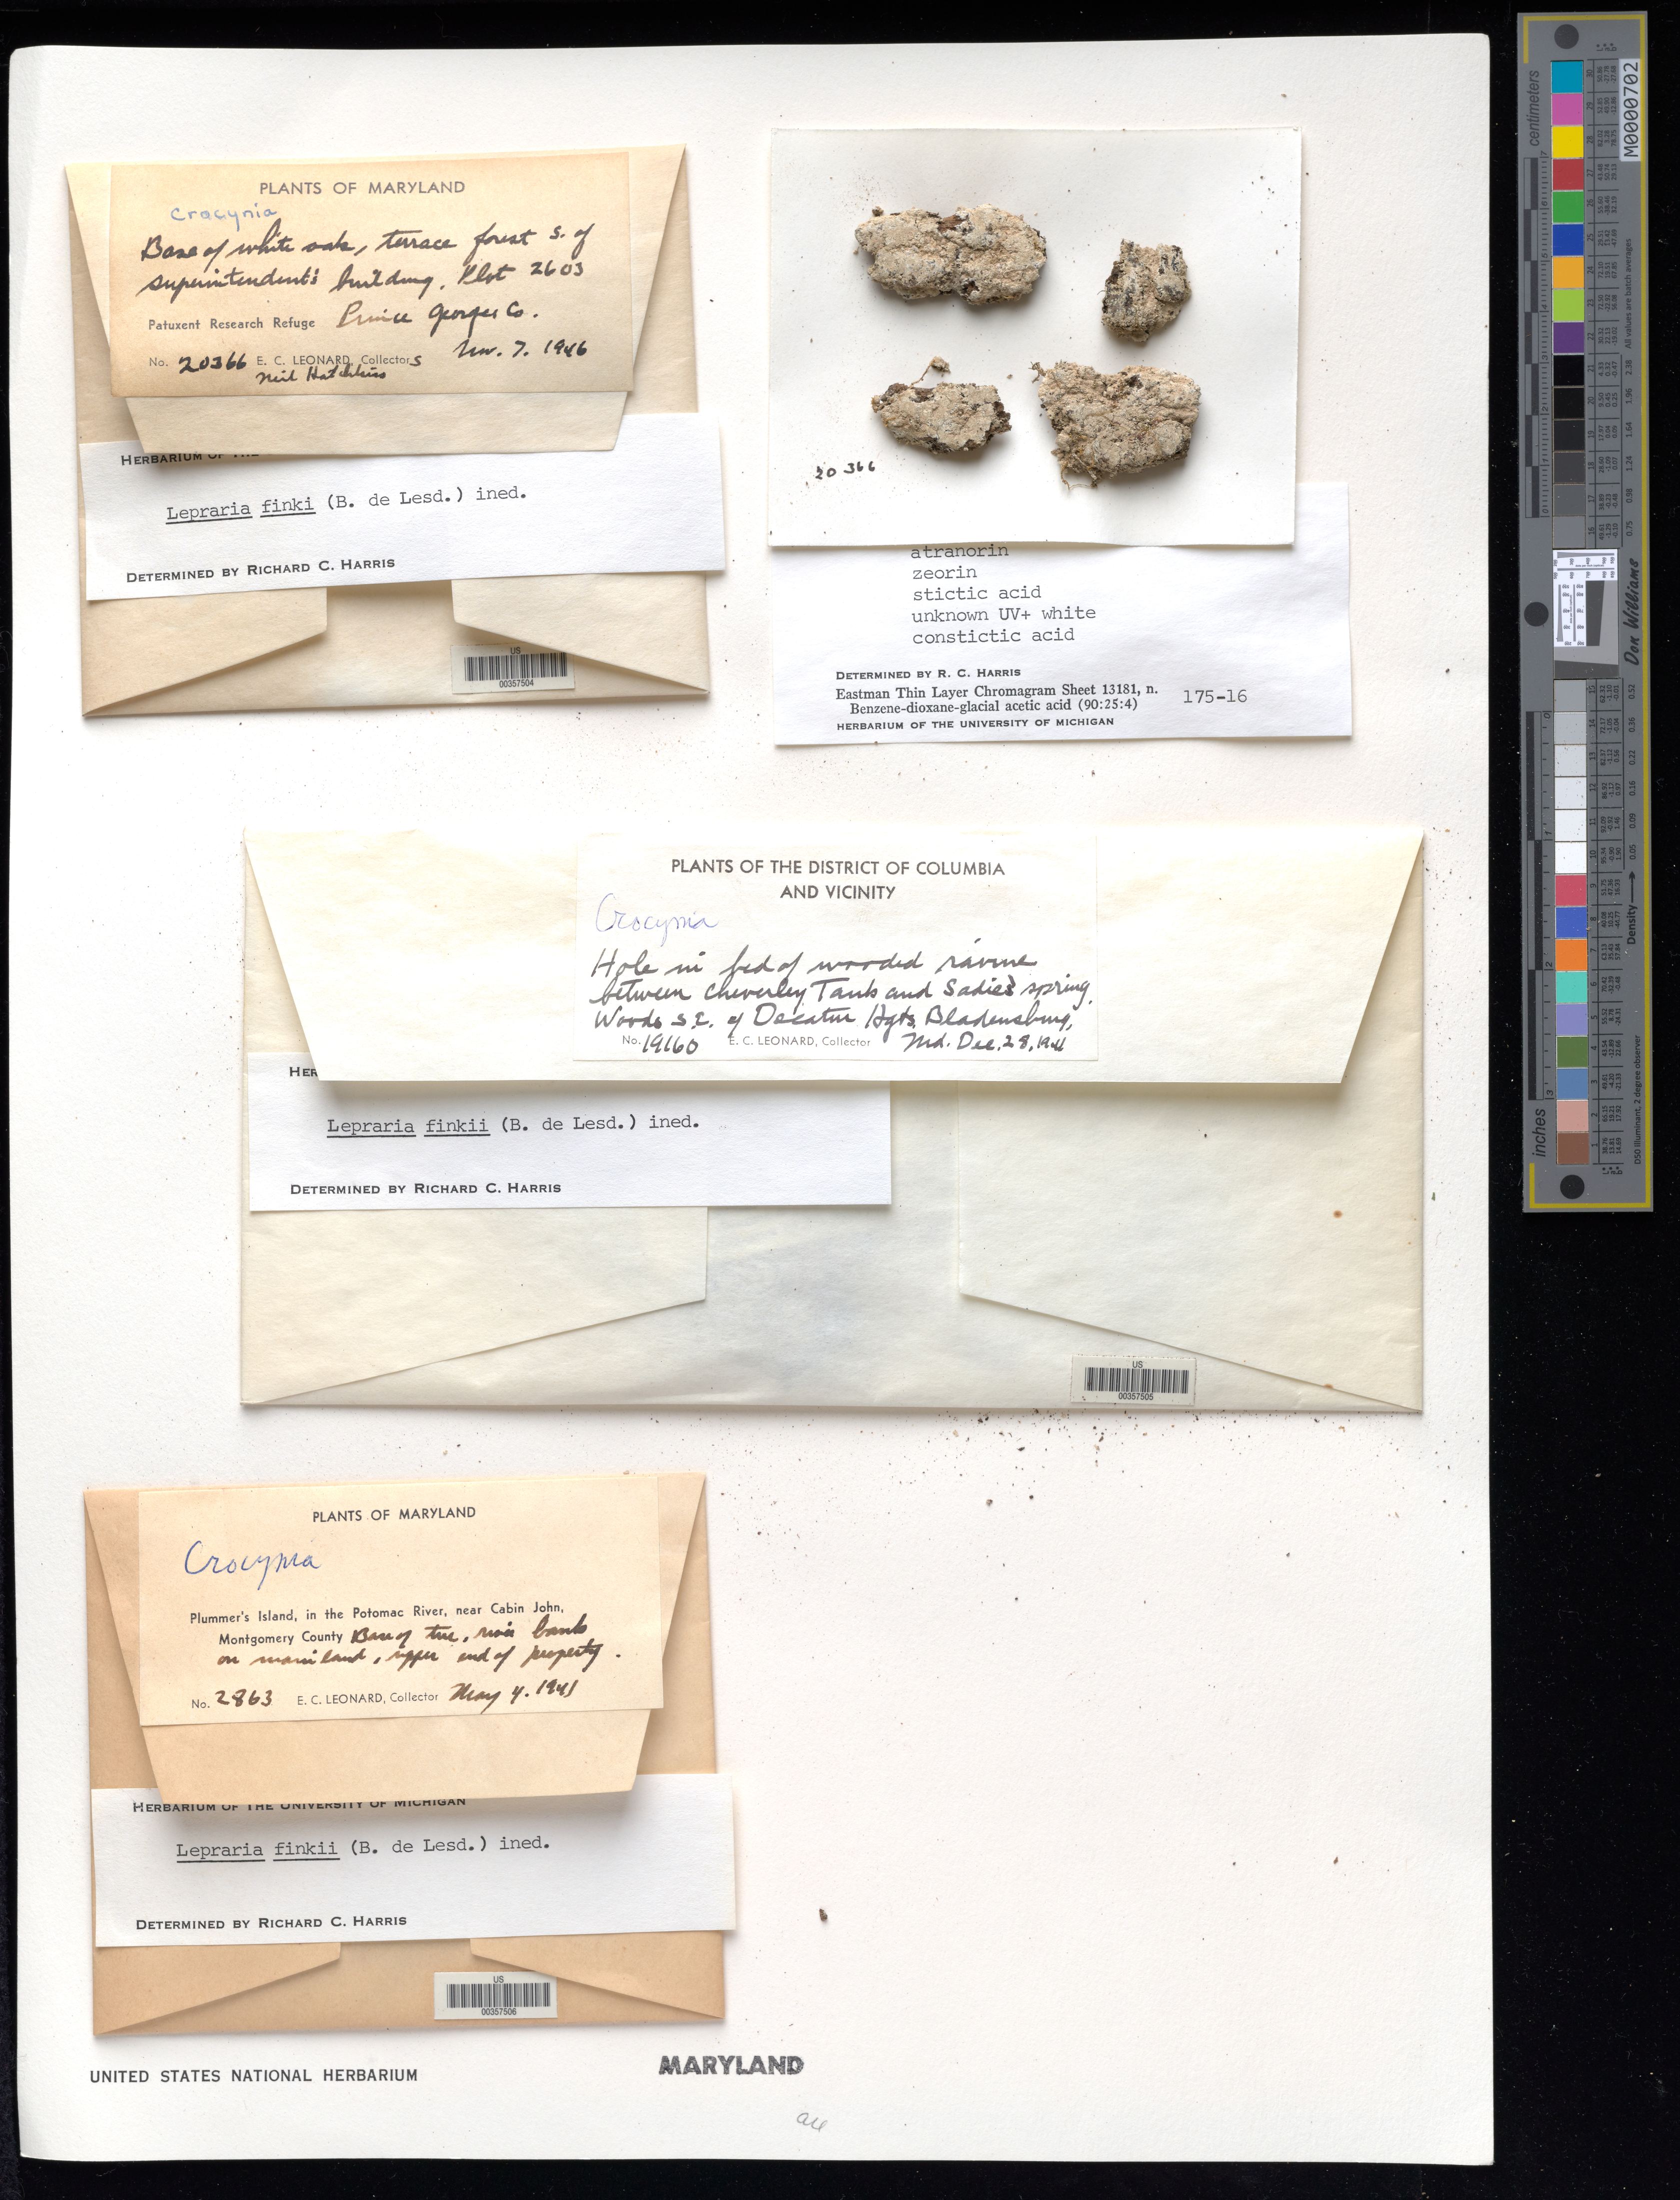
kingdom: Fungi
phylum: Ascomycota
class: Lecanoromycetes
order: Lecanorales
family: Stereocaulaceae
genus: Lepraria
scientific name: Lepraria finkii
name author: (B. de Lesd.) R.C. Harris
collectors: E. C. Leonard & N. Hotchkiss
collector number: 20366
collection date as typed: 07 Nov 1946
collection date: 1946-11-07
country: United States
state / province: Maryland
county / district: Prince George's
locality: Patuxent research refuge, plot 2603, s of superintendent's building patuxent research refuge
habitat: Base of white oak, terrace forest